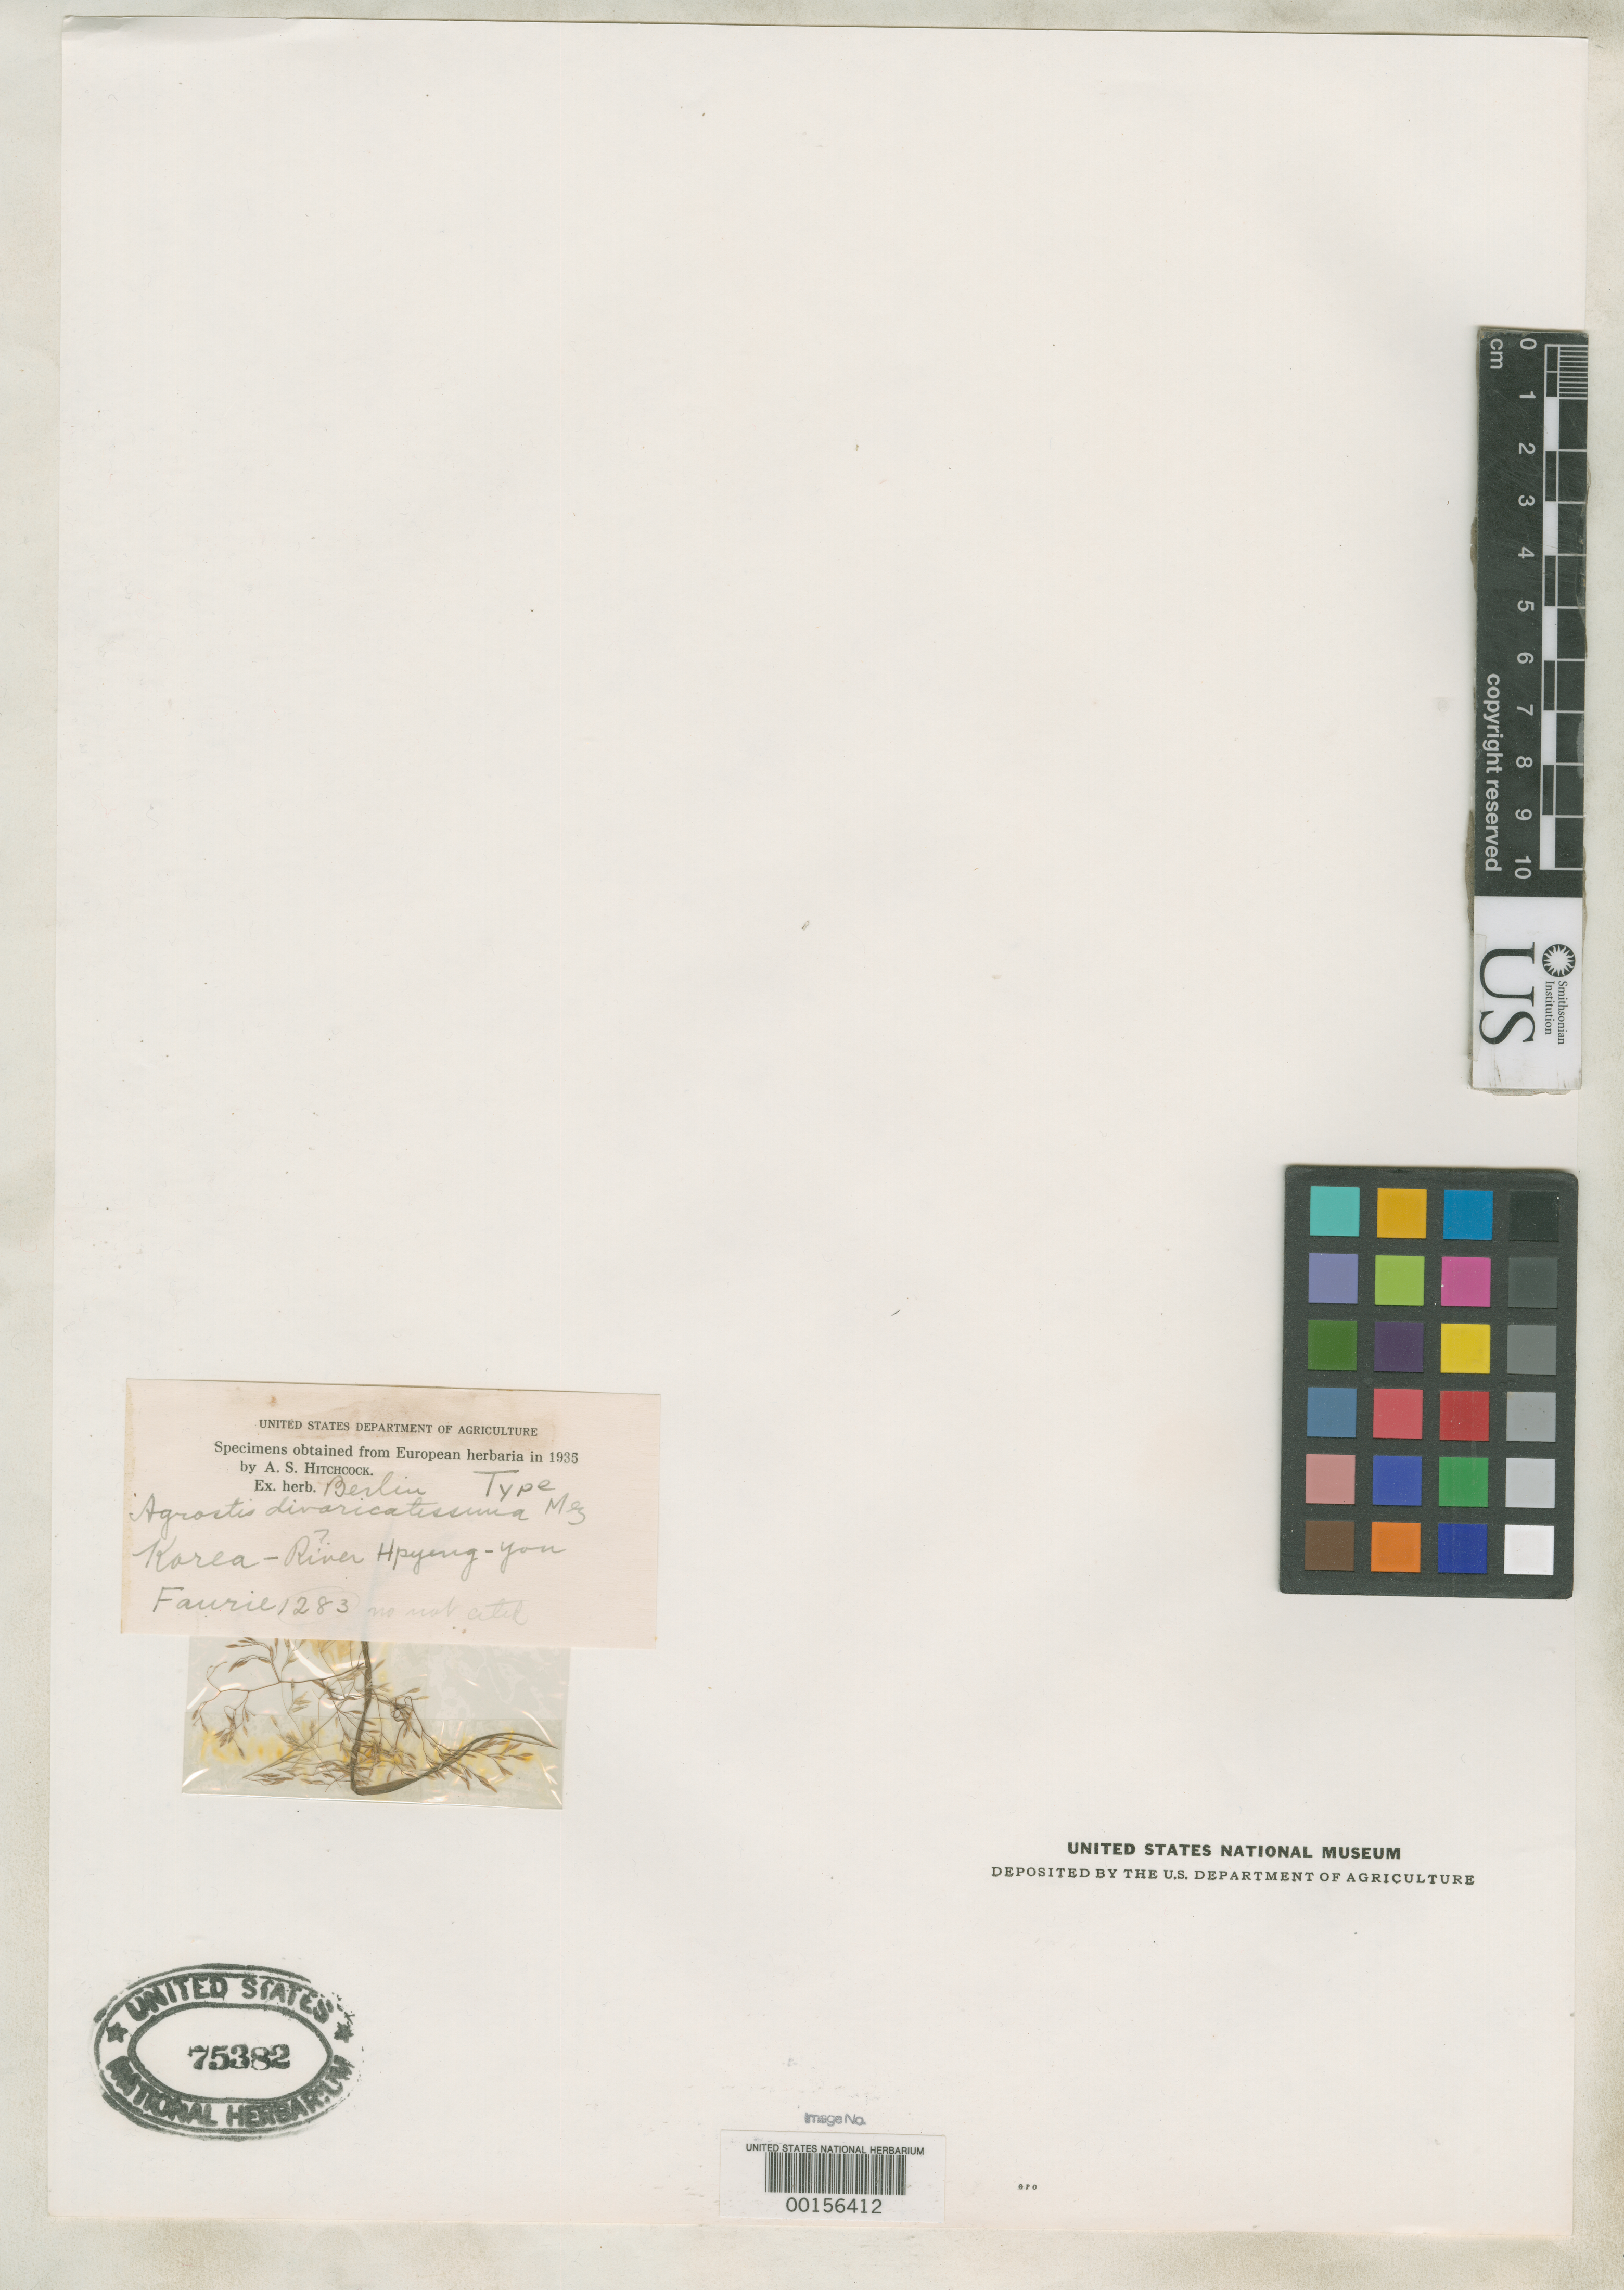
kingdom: Plantae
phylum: Tracheophyta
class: Liliopsida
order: Poales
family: Poaceae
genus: Agrostis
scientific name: Agrostis divaricatissima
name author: Mez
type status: Type Fragment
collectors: U. Faurie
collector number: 1283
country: North Korea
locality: River Hpyeng-yan.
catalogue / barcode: US 75382